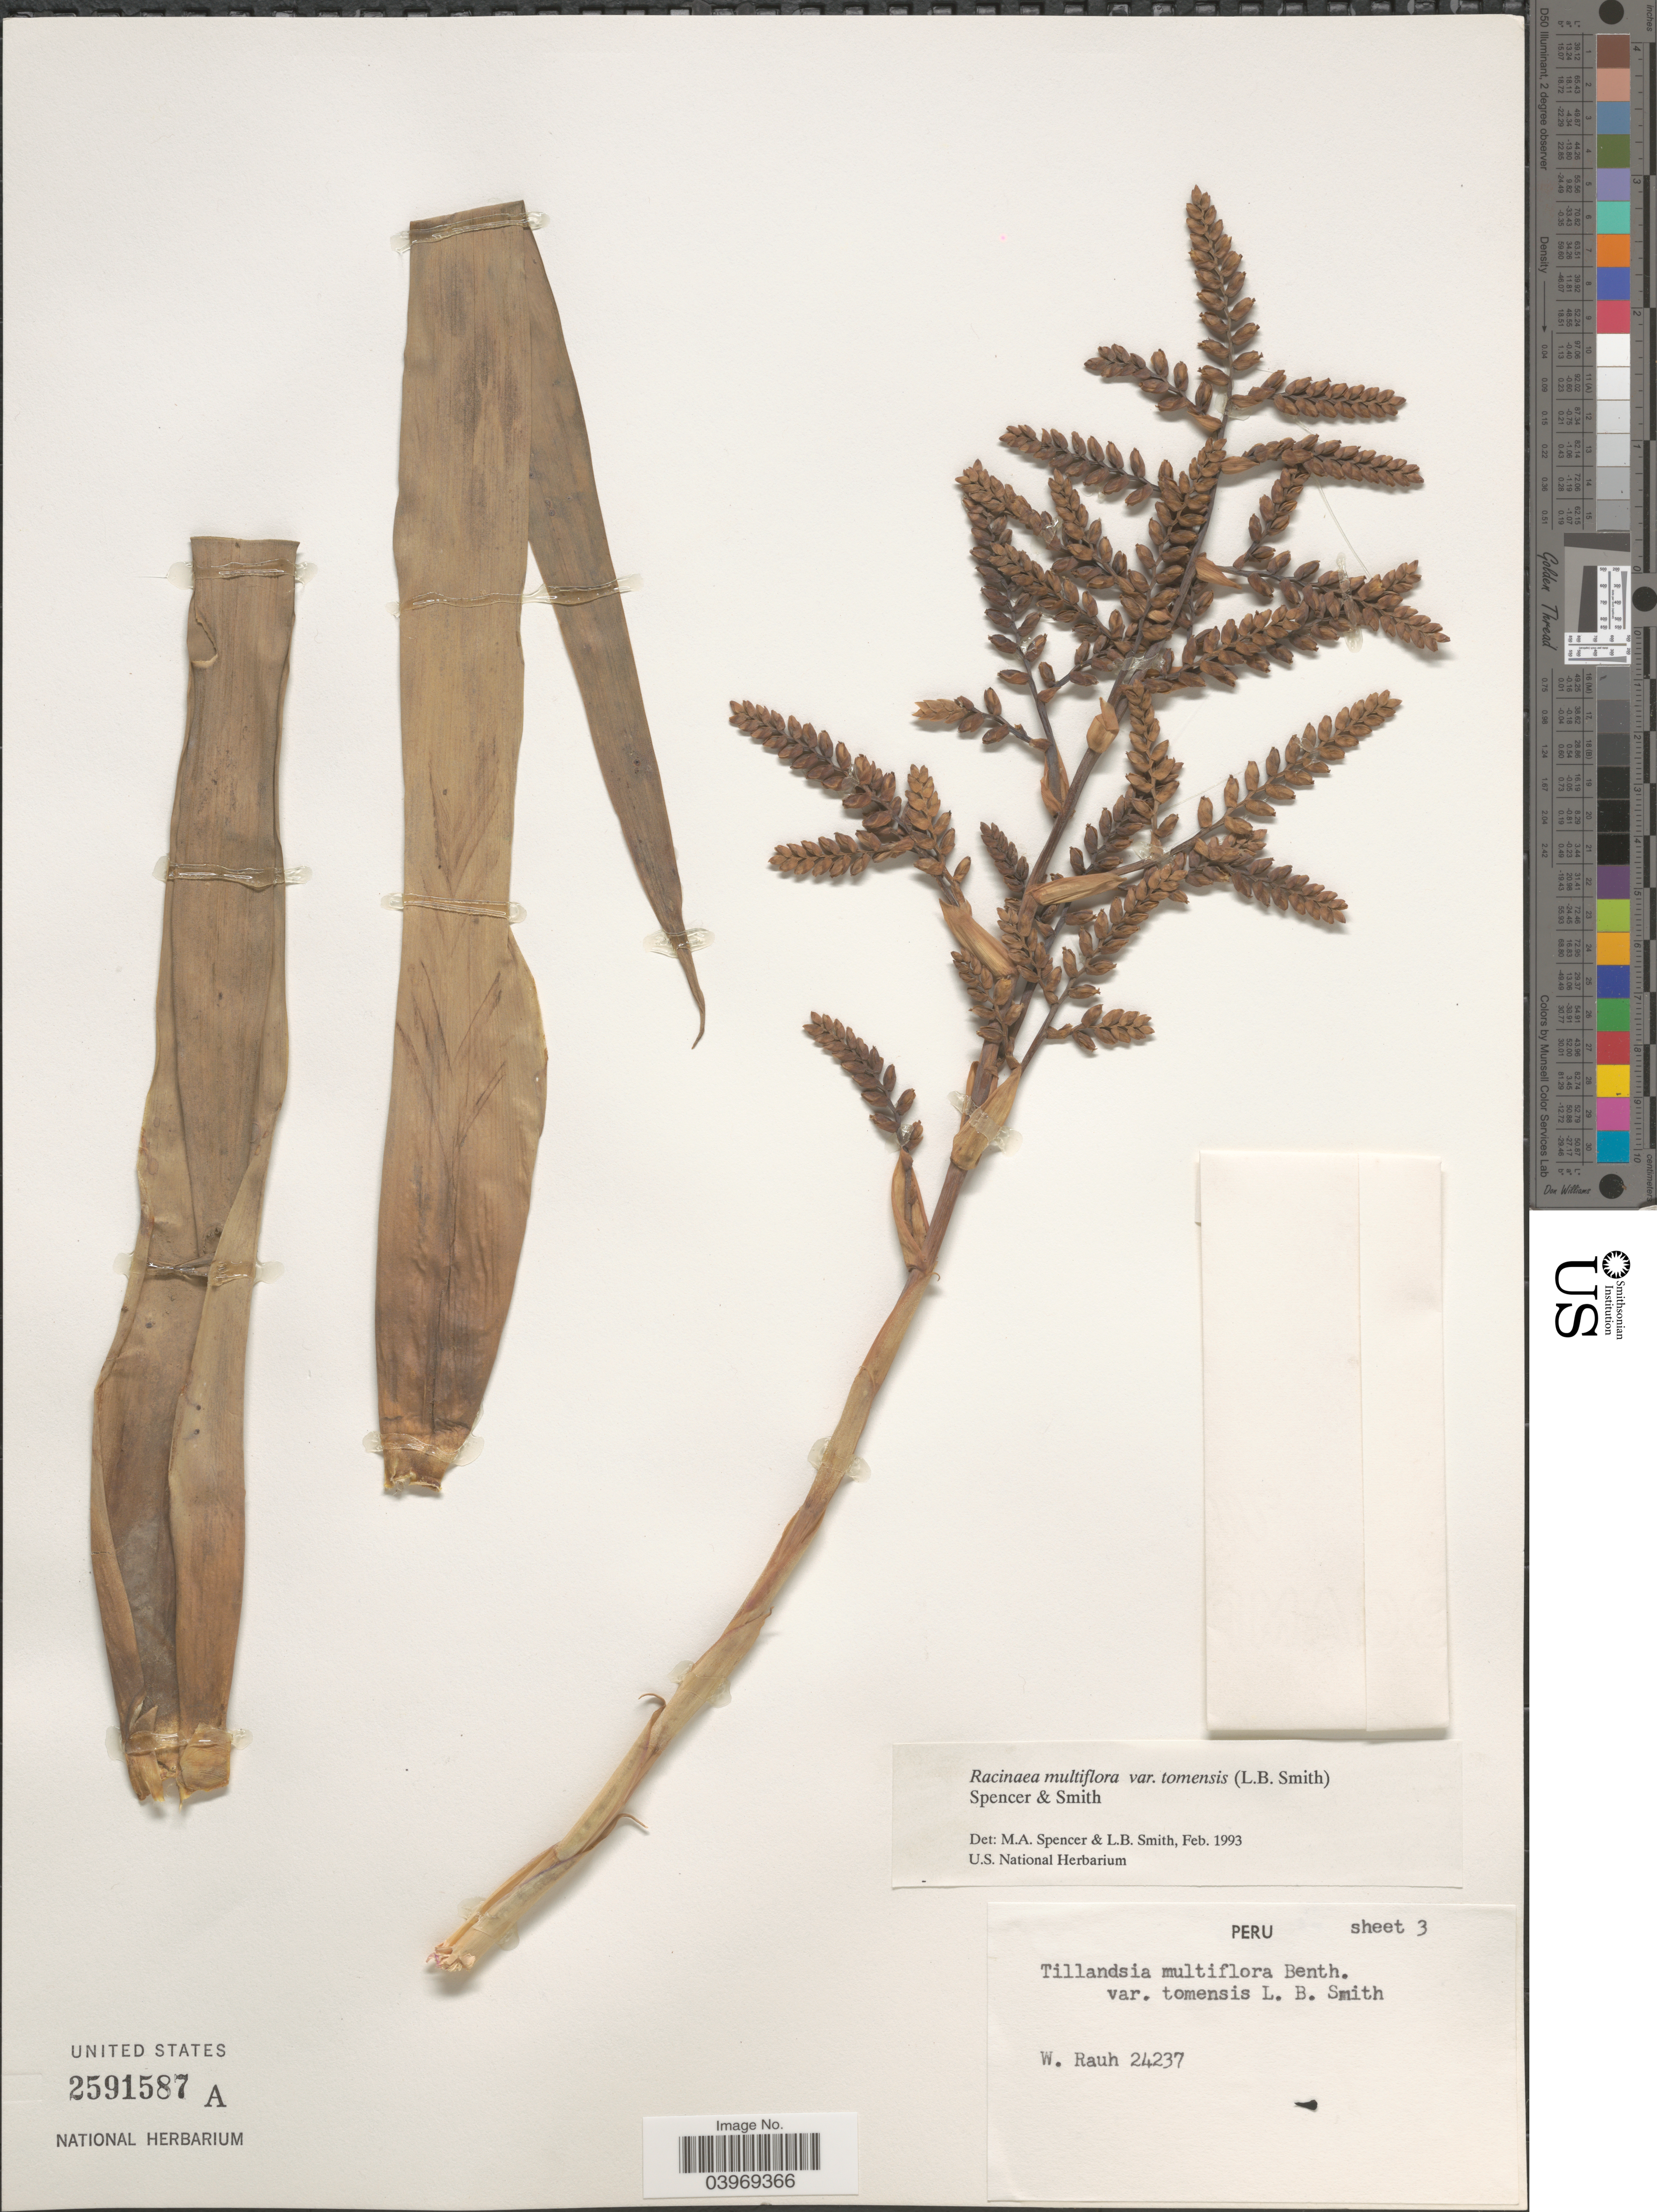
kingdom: Plantae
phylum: Tracheophyta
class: Liliopsida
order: Poales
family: Bromeliaceae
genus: Racinaea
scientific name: Racinaea multiflora var. tomensis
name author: (L.B. Sm.) M.A. Spencer & L.B. Sm.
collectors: W. Rauh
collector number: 24237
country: Peru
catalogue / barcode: US 2591587A